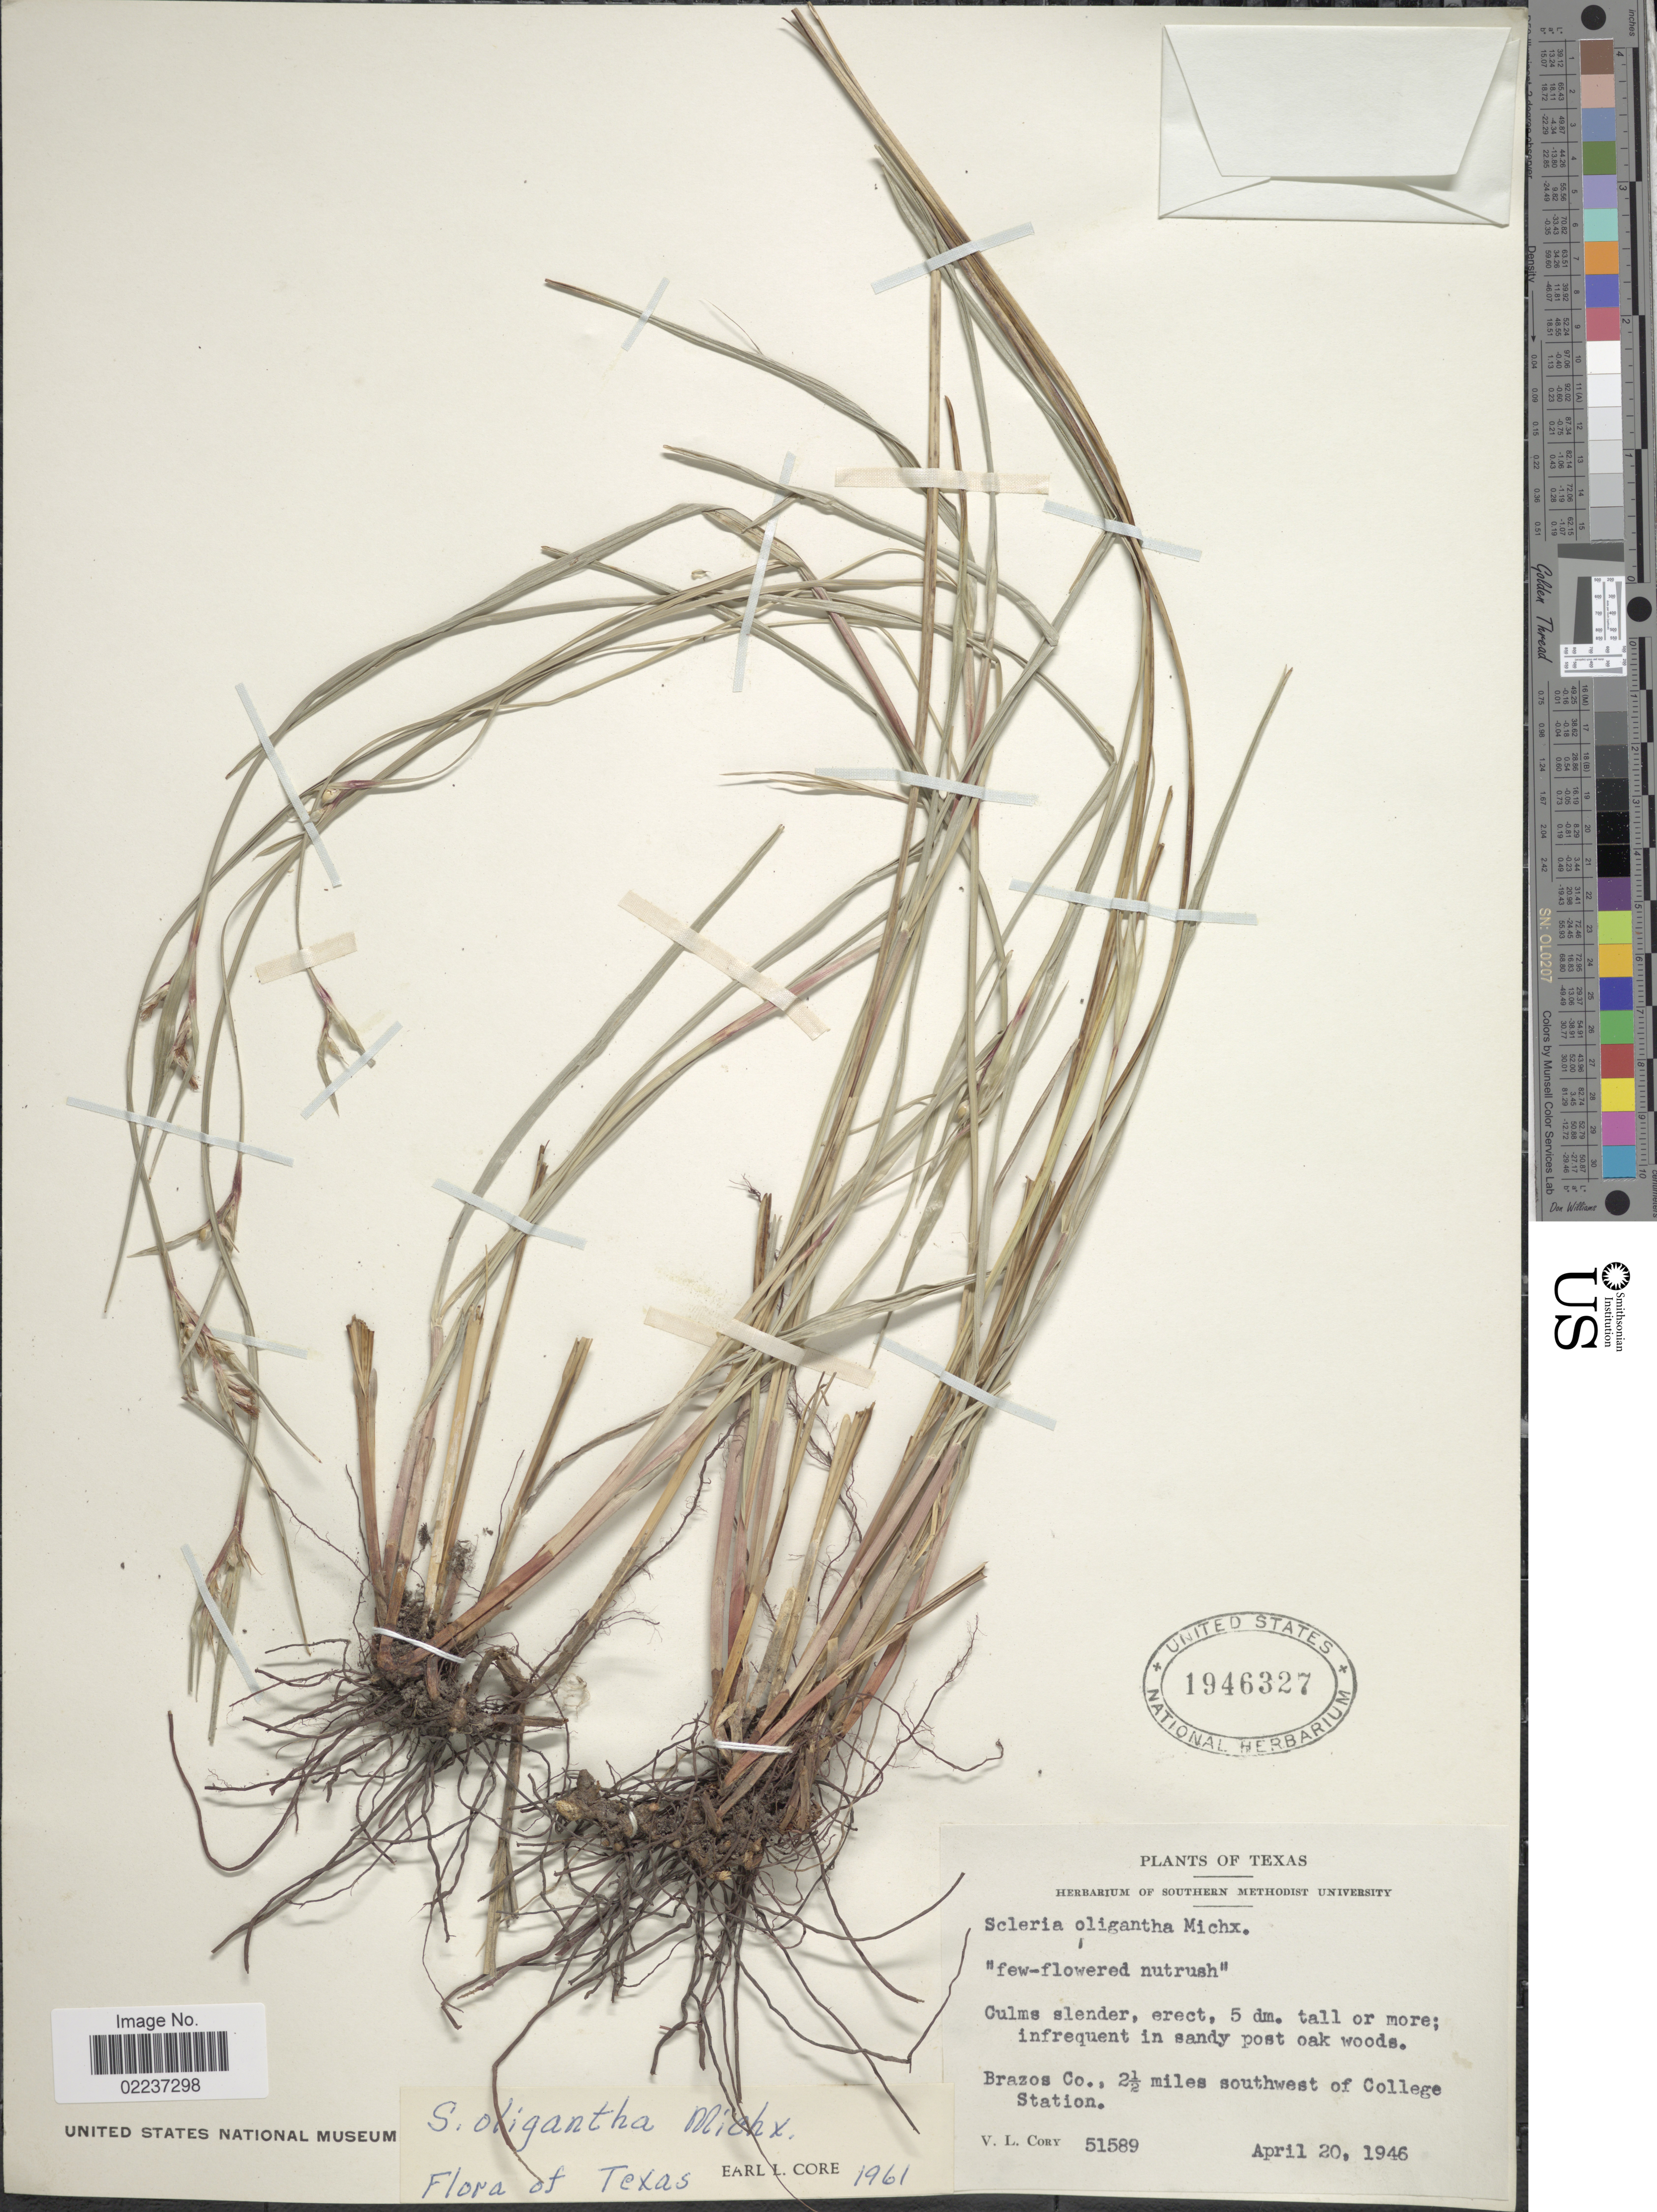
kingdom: Plantae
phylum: Tracheophyta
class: Liliopsida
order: Poales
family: Cyperaceae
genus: Scleria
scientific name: Scleria oligantha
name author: Michx.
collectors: V. Cory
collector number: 51589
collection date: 1946-04-20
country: United States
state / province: Texas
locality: Brazos Co., 2 ½ miles southwest of College Station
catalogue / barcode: US 1946327